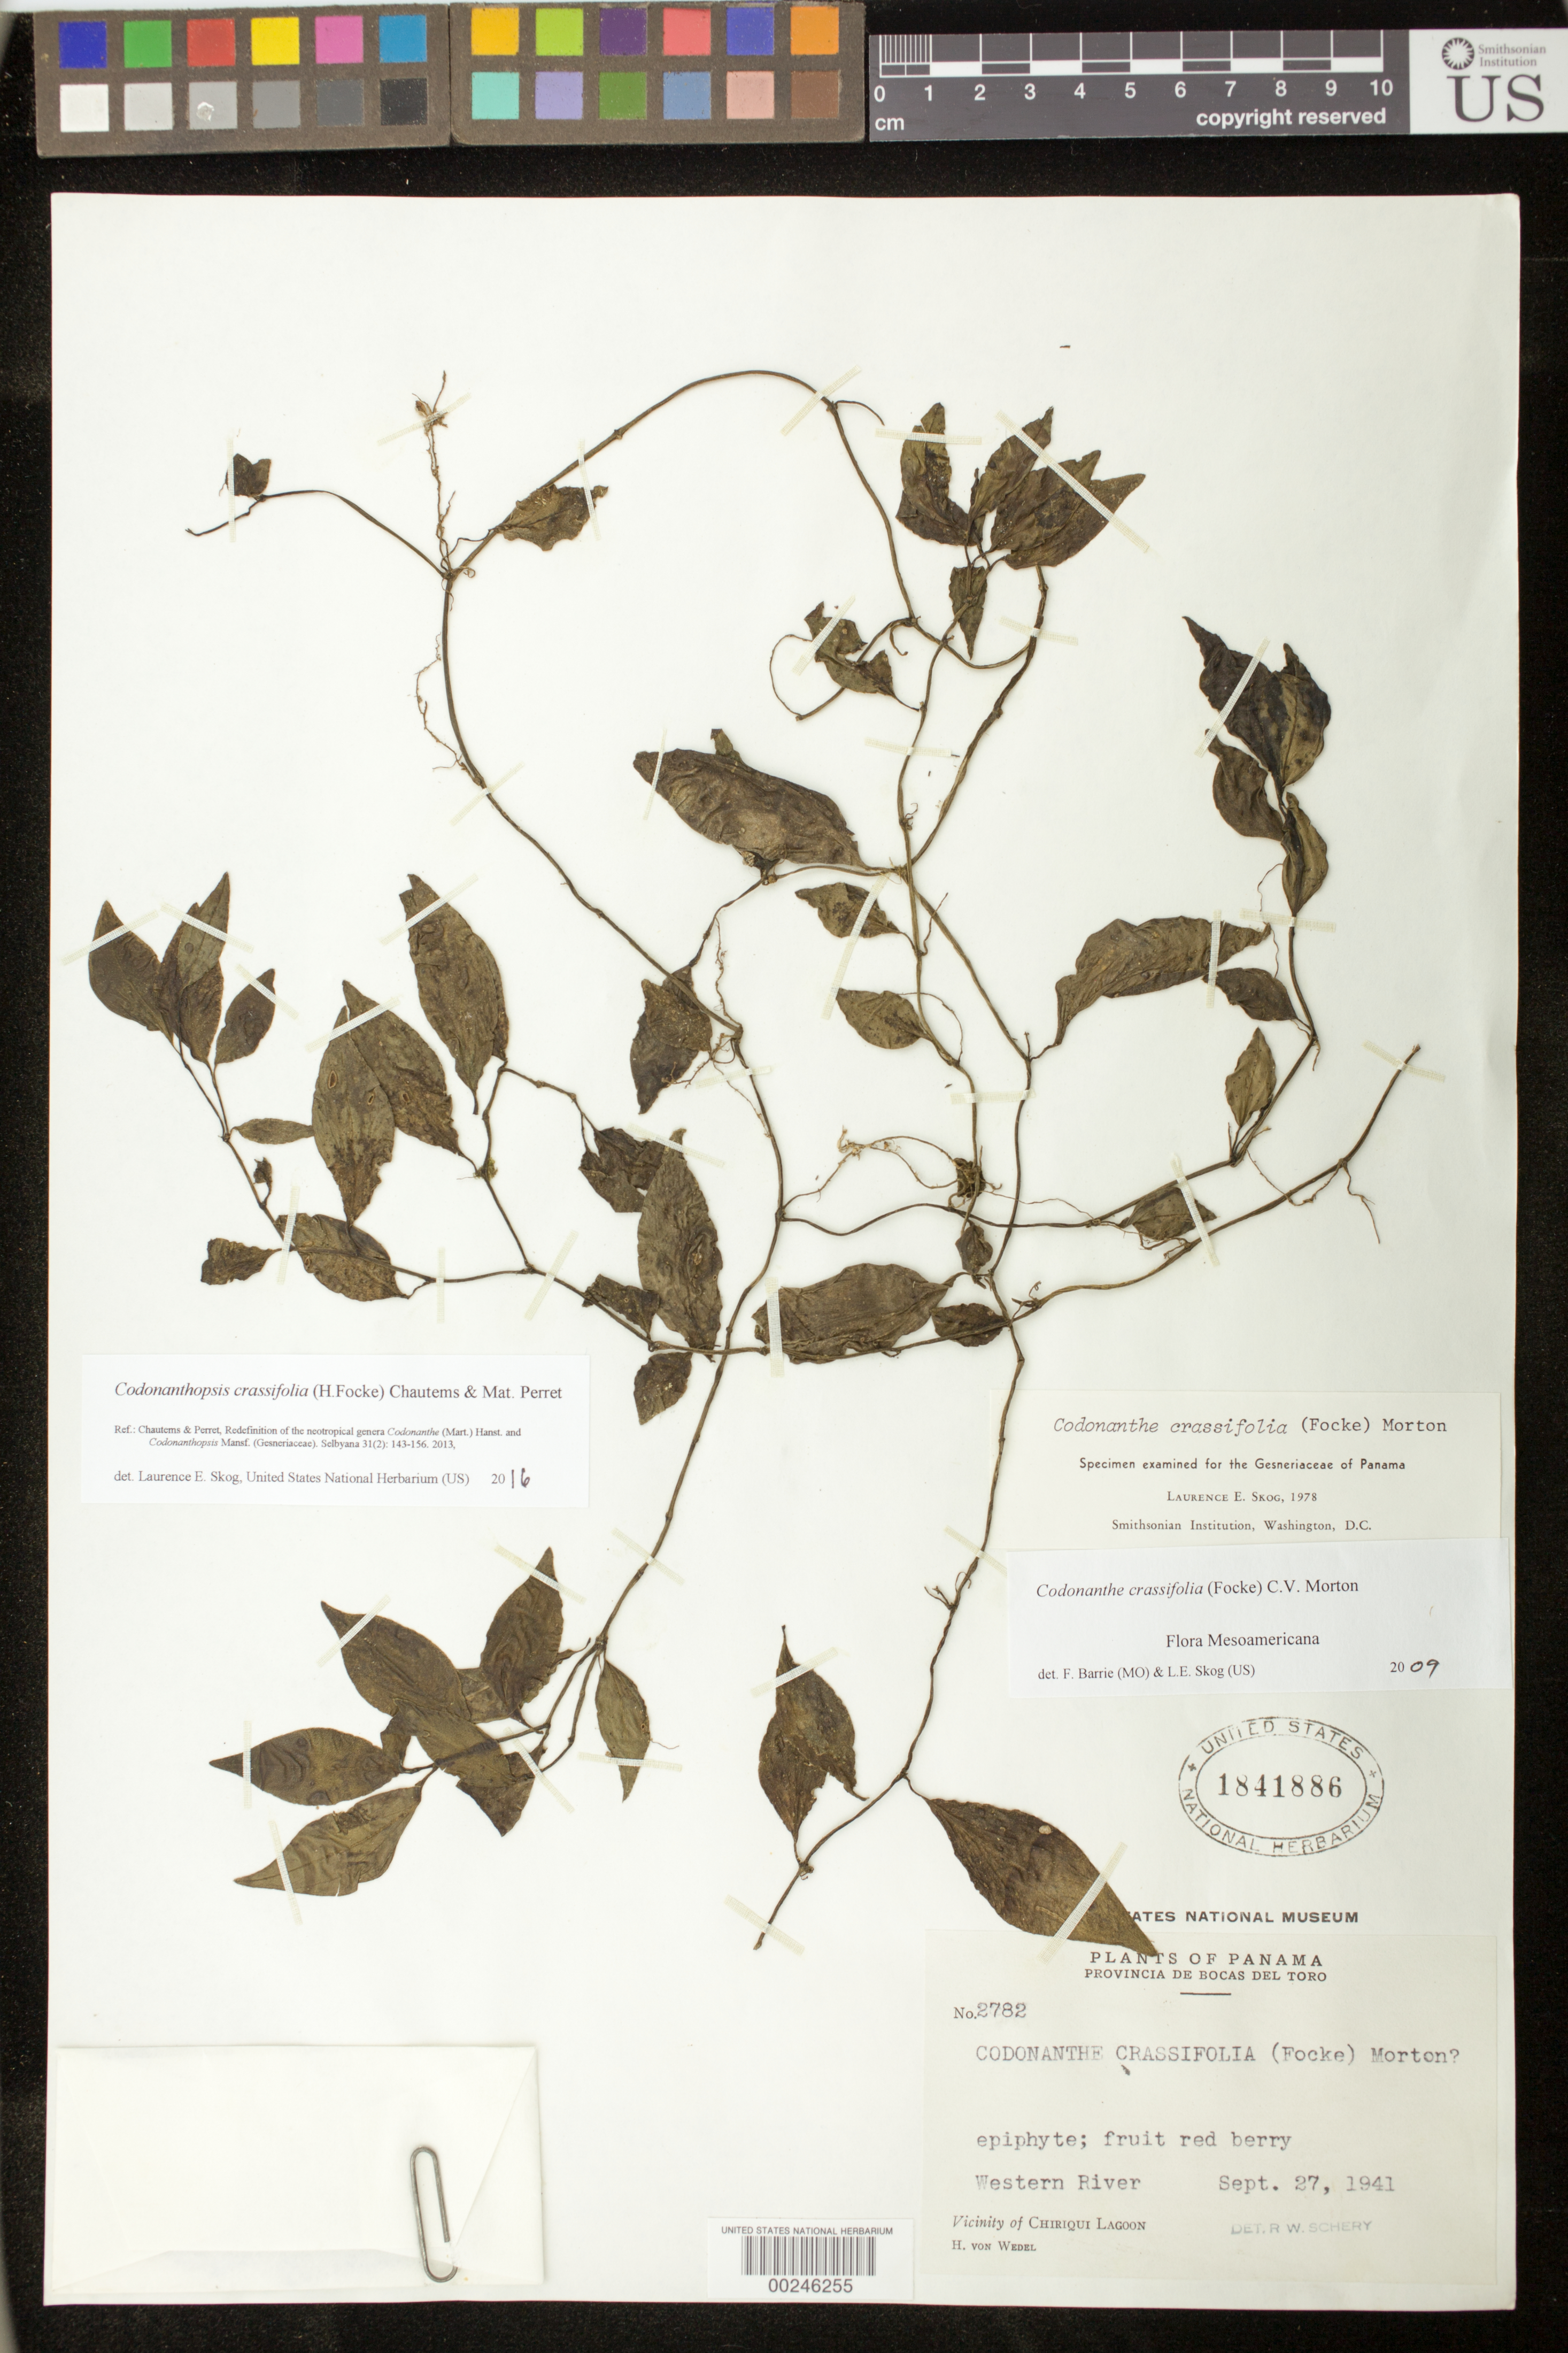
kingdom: Plantae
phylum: Tracheophyta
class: Magnoliopsida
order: Lamiales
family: Gesneriaceae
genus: Codonanthopsis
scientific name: Codonanthopsis crassifolia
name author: (H. Focke) Chautems & Mat.Perret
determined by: Skog, Laurence E.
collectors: H. von Wedel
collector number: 2782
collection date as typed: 27 Sep 1941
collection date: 1941-09-27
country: Panama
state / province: Bocas del Toro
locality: Western River, vicinity of Chiriqui Lagoon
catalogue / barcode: US 1841886